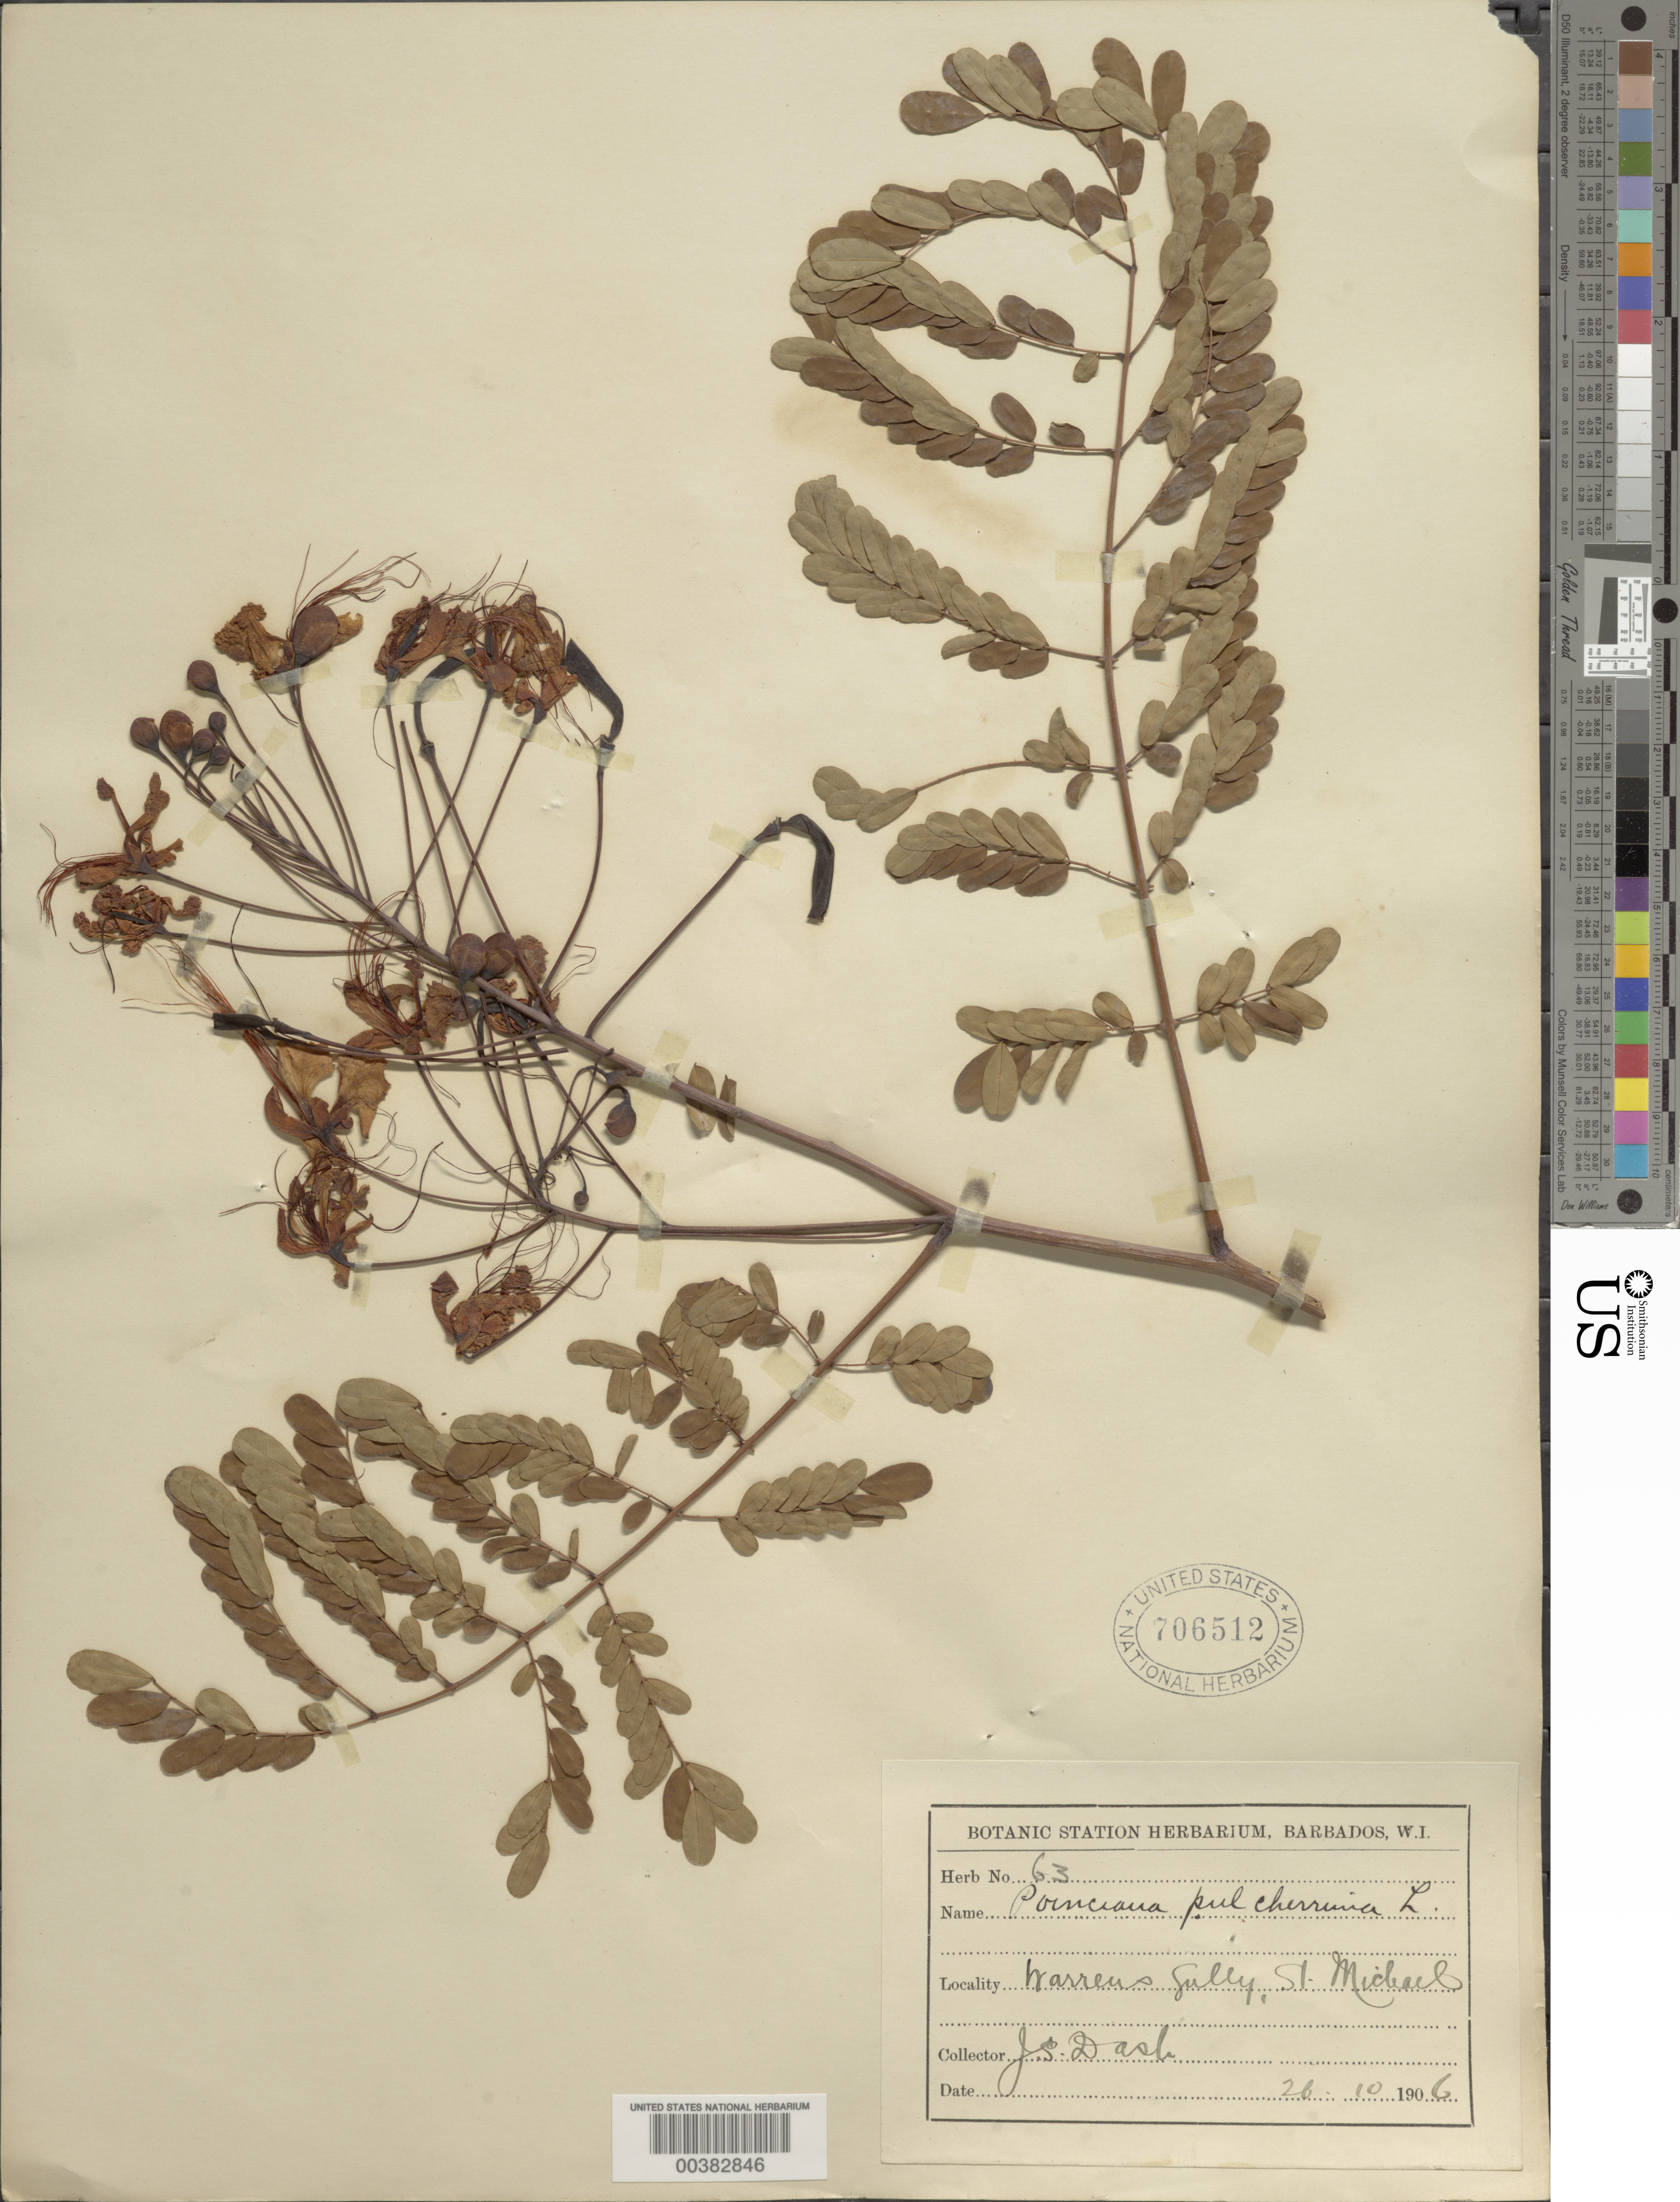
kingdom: Plantae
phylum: Tracheophyta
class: Magnoliopsida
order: Fabales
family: Fabaceae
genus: Caesalpinia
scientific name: Caesalpinia pulcherrima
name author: (L.) Sw.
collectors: J. Dash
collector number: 63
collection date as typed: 26 Oct 1906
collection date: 1906-10-26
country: Barbados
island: Windward Is.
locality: Warrens Gully, St. Michael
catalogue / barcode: US 706512